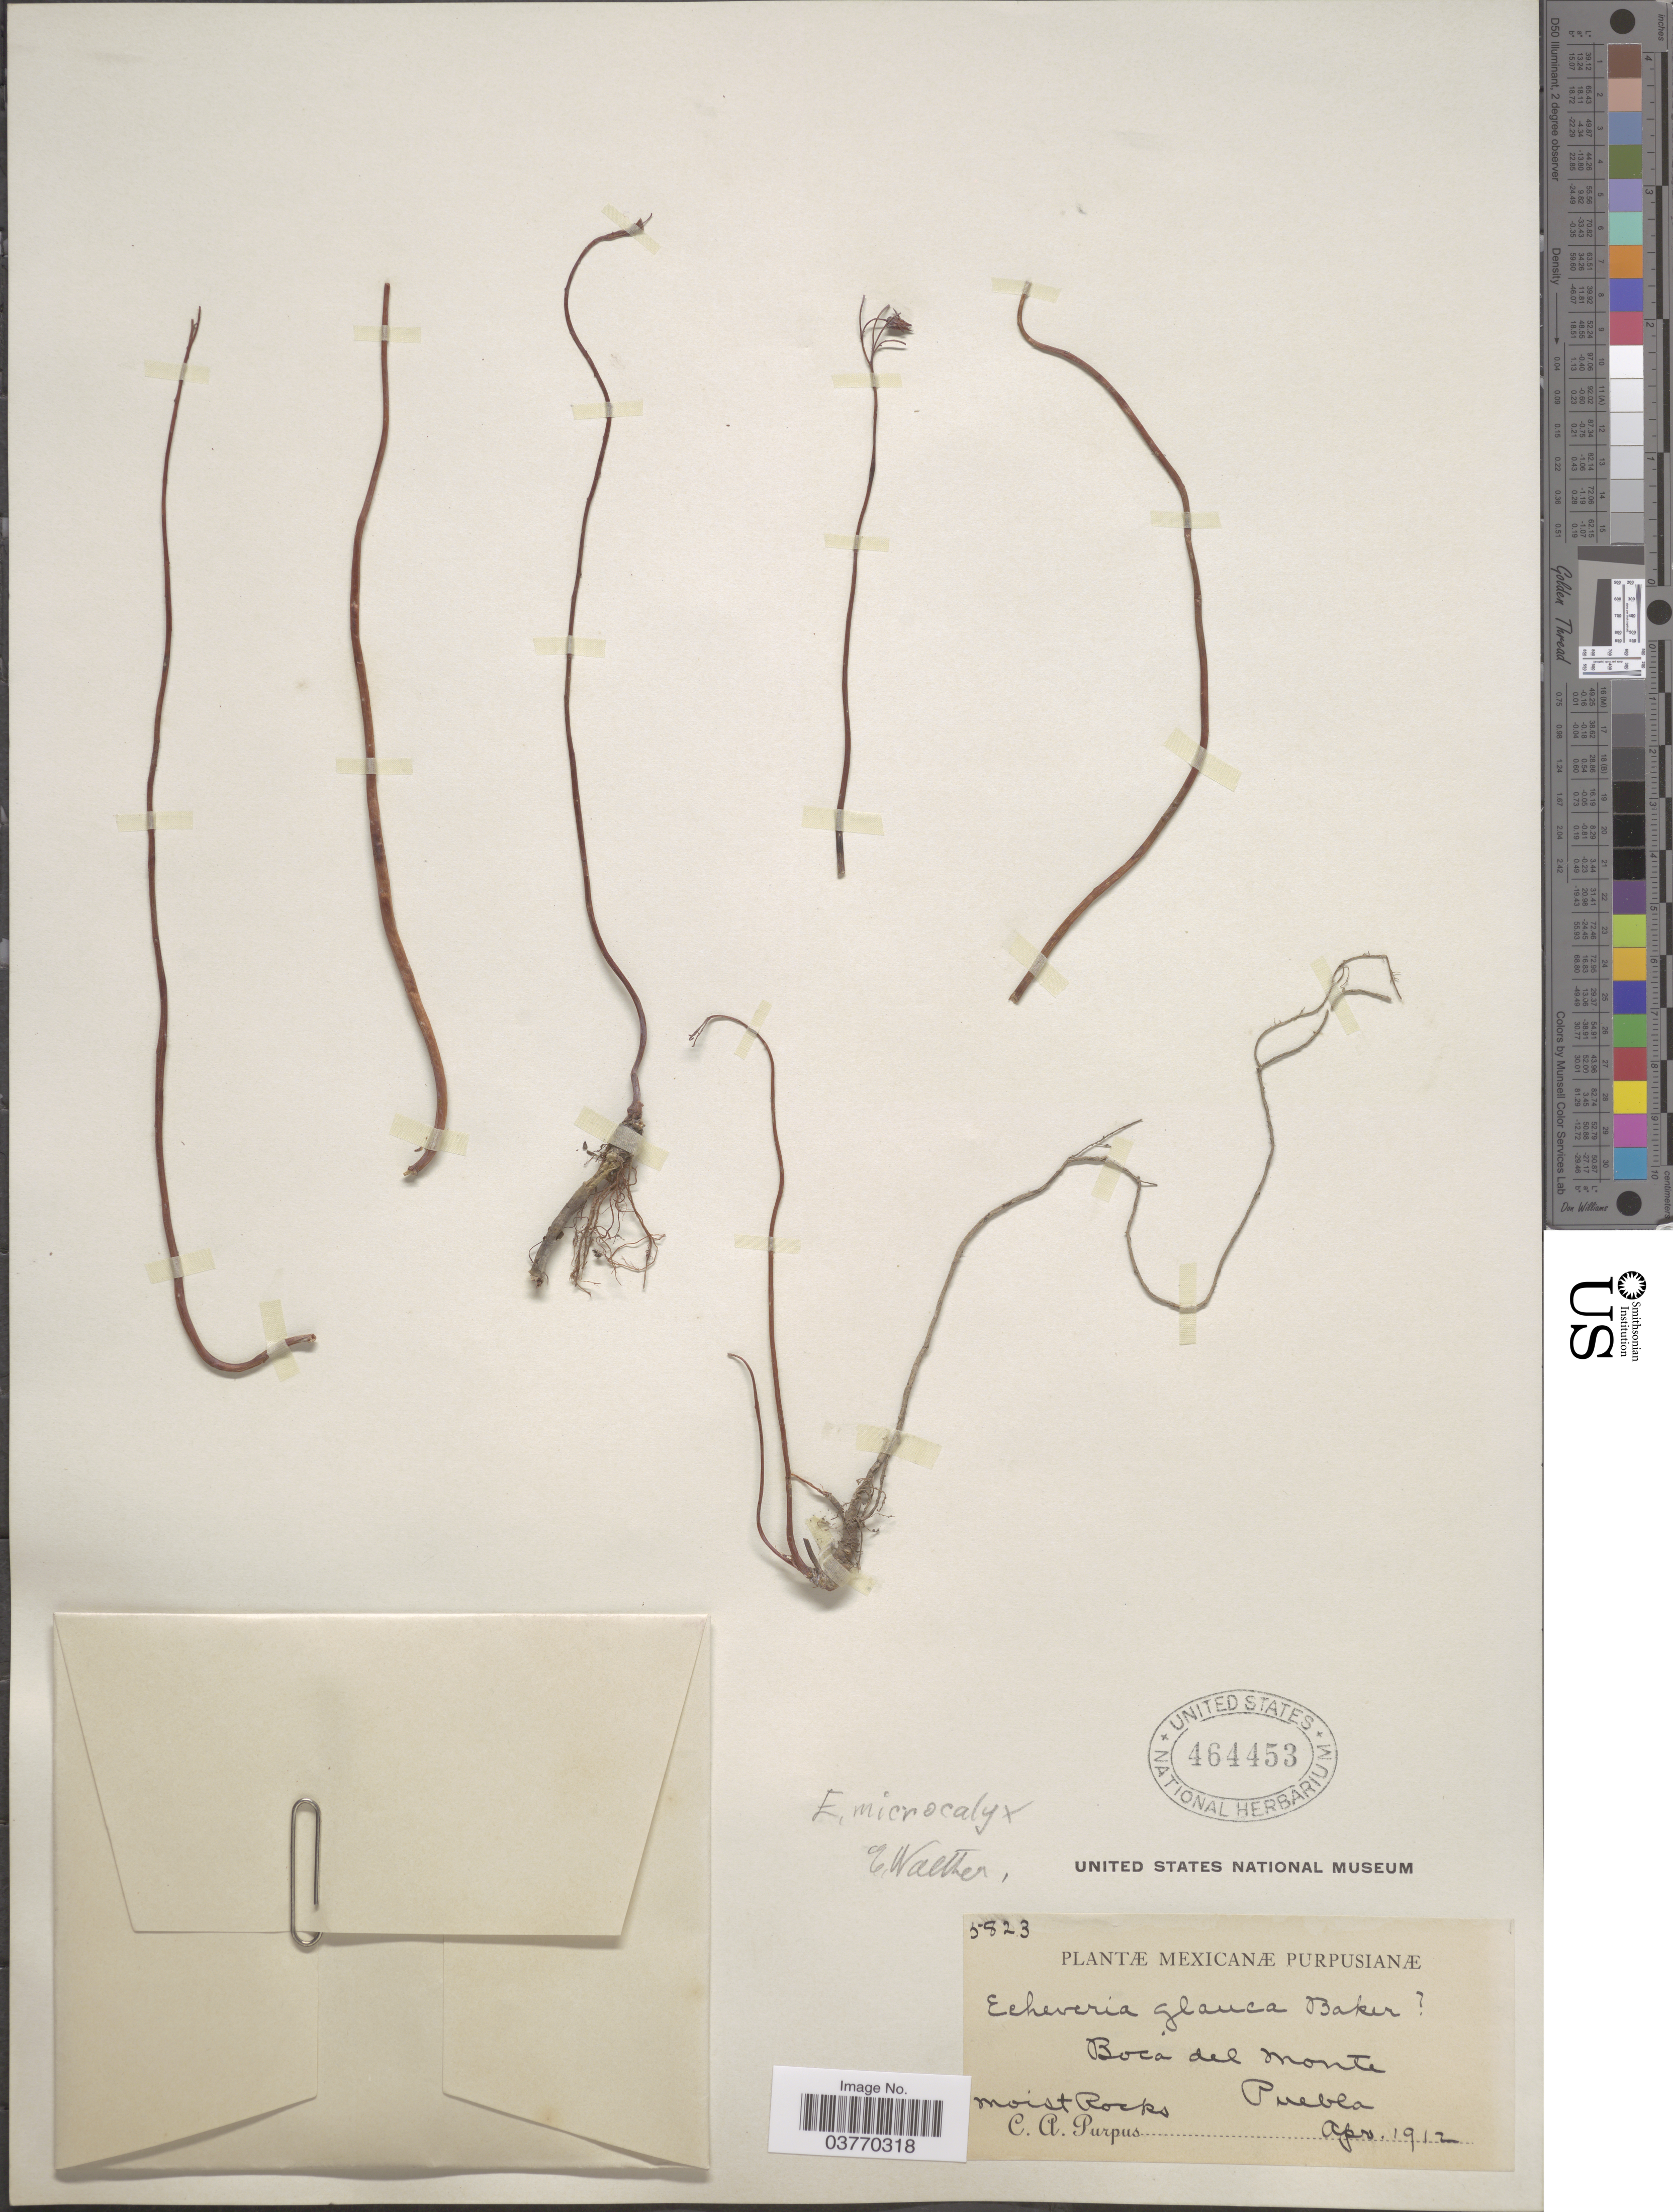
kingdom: Plantae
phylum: Tracheophyta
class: Magnoliopsida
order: Saxifragales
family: Crassulaceae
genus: Echeveria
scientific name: Echeveria microcalyx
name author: Britton & Rose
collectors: C. A. Purpus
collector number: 5823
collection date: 1912-04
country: Mexico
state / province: Puebla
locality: Boca del Monte.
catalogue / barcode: US 464453